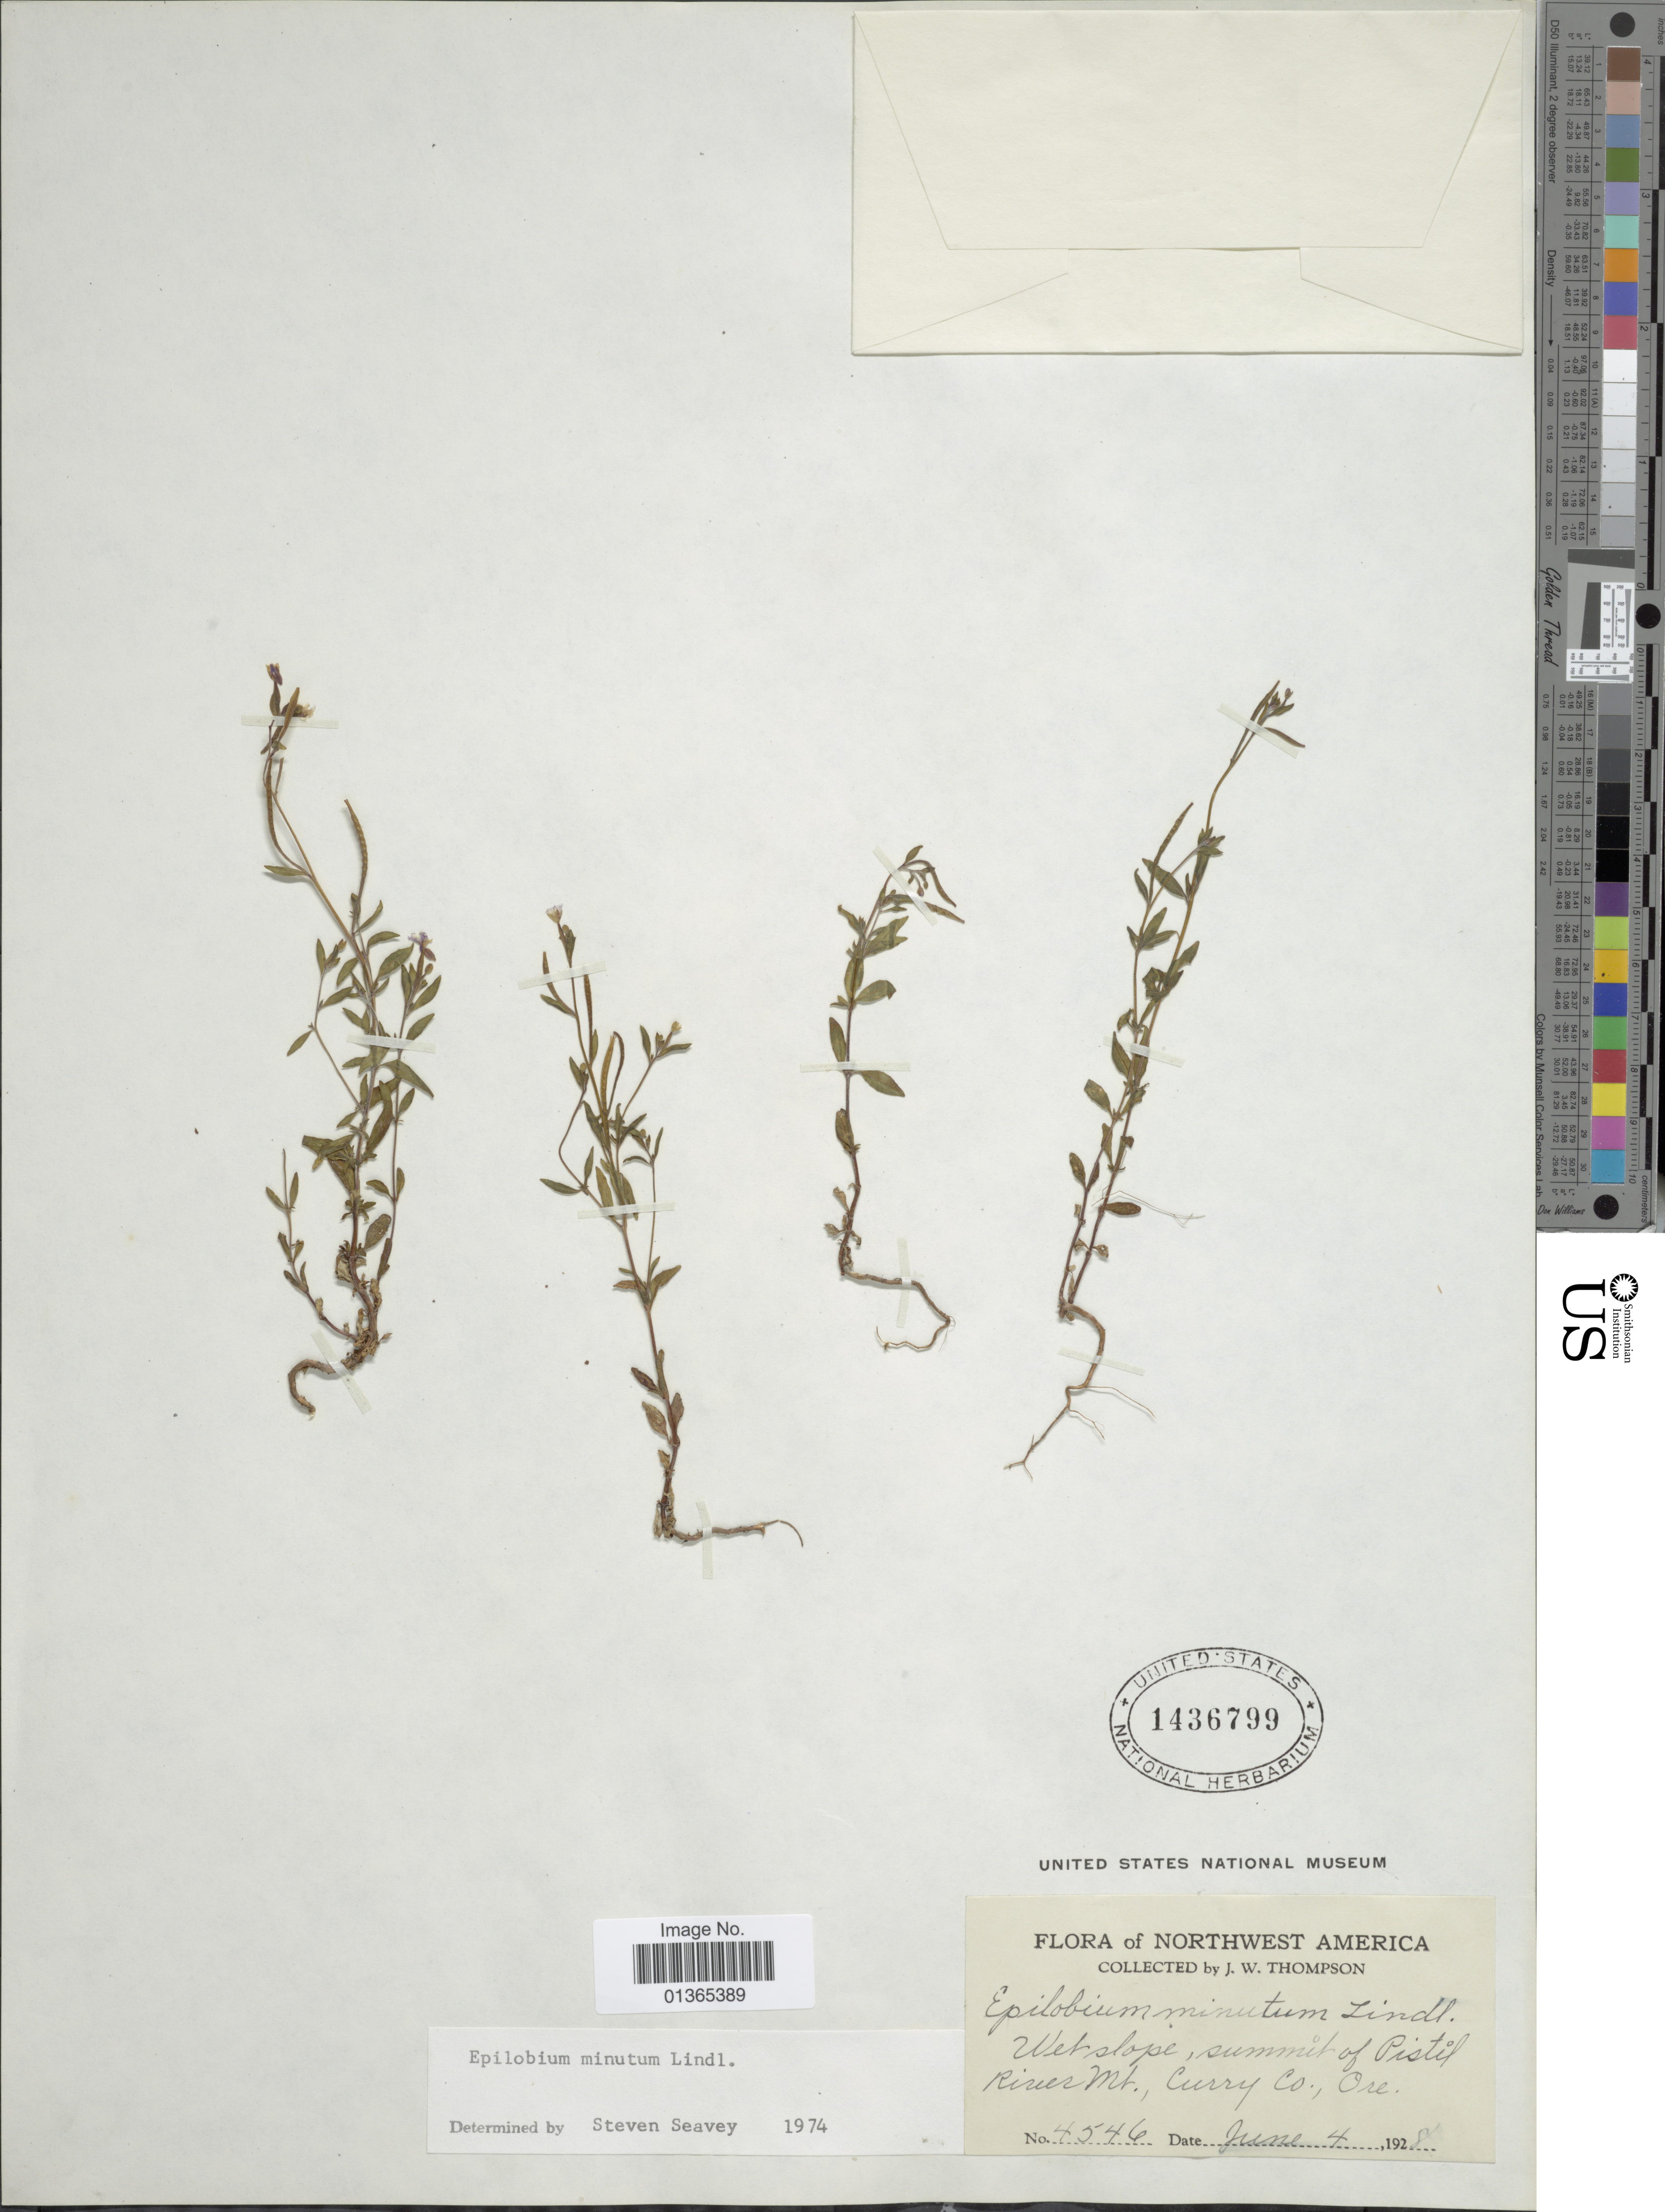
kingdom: Plantae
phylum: Tracheophyta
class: Magnoliopsida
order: Myrtales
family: Onagraceae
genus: Epilobium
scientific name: Epilobium minutum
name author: Lindl. ex Lehm.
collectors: J. W. Thompson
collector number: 4546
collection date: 1928-06-04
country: United States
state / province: Oregon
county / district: Curry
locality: Wet slope, summit of Pistil River Mt., Curry Co.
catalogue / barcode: US 1436799